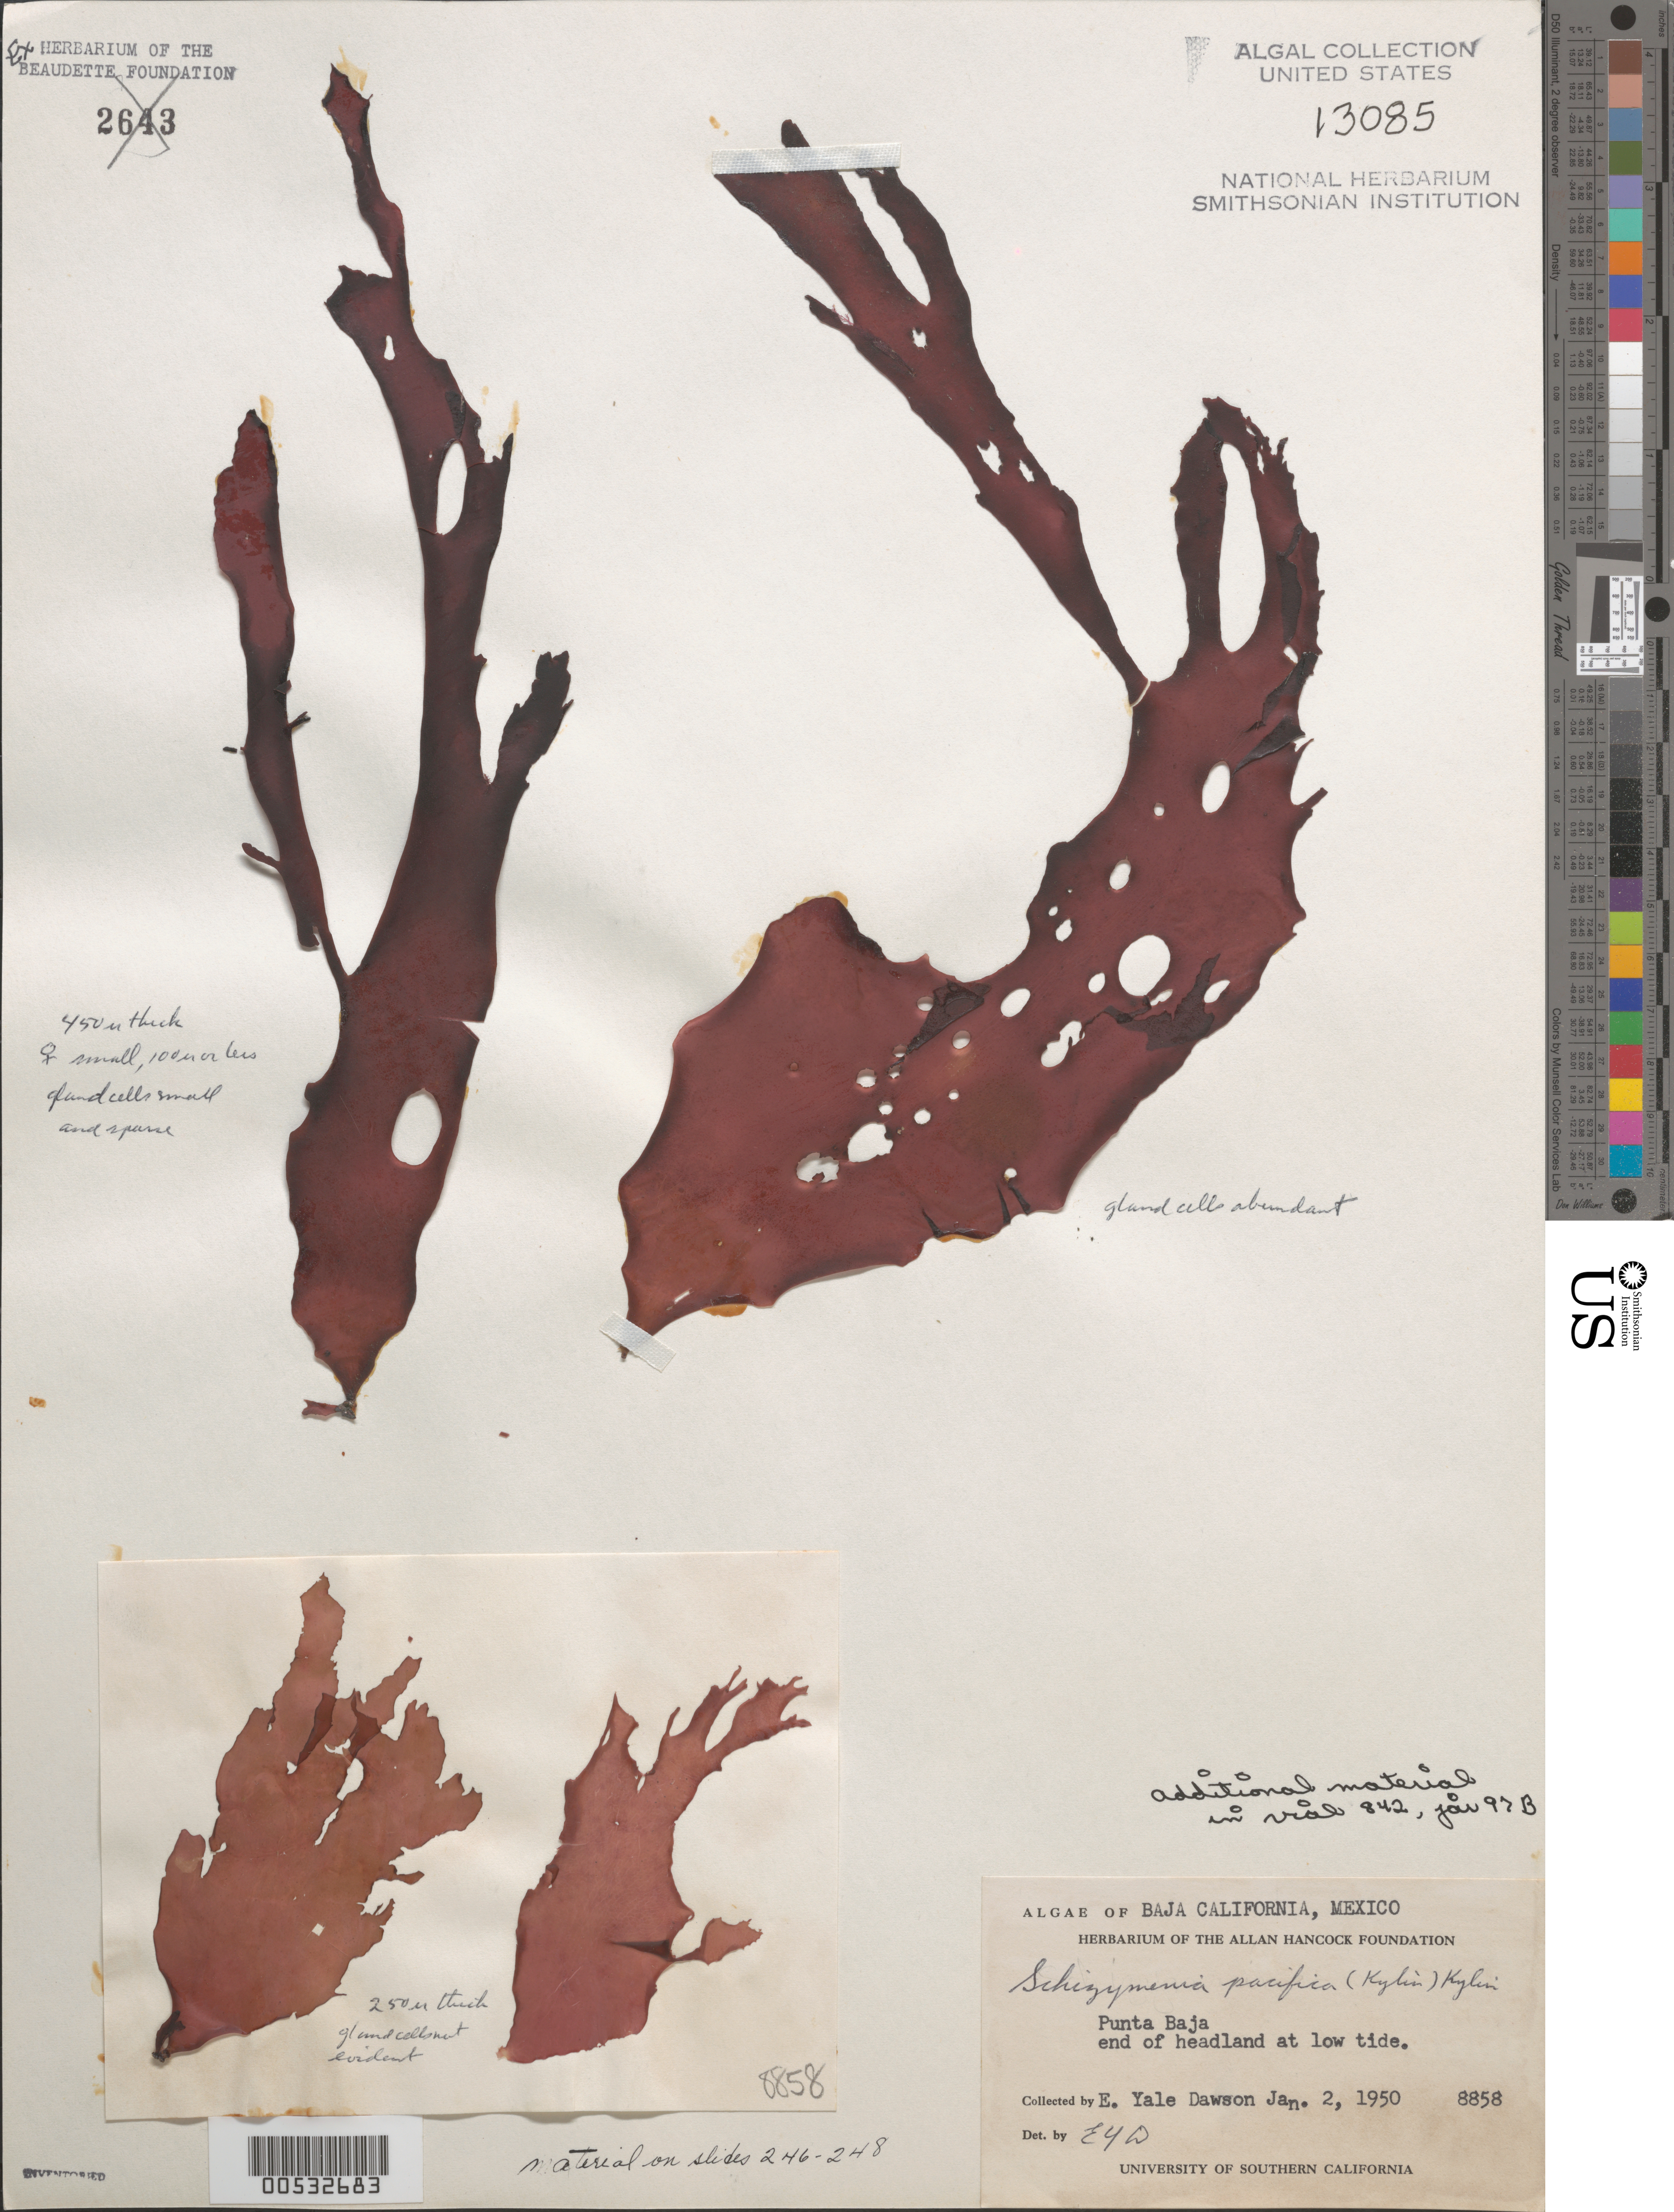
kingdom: Plantae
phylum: Rhodophyta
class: Florideophyceae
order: Nemastomatales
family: Schizymeniaceae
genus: Schizymenia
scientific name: Schizymenia pacifica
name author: (Kylin) Kylin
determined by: Dawson, E. Y.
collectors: E. Y. Dawson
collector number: EYD 8858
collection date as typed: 02 Jan 1950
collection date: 1950-01-02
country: Mexico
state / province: Baja California Norte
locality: Punta Baja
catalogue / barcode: US 13085